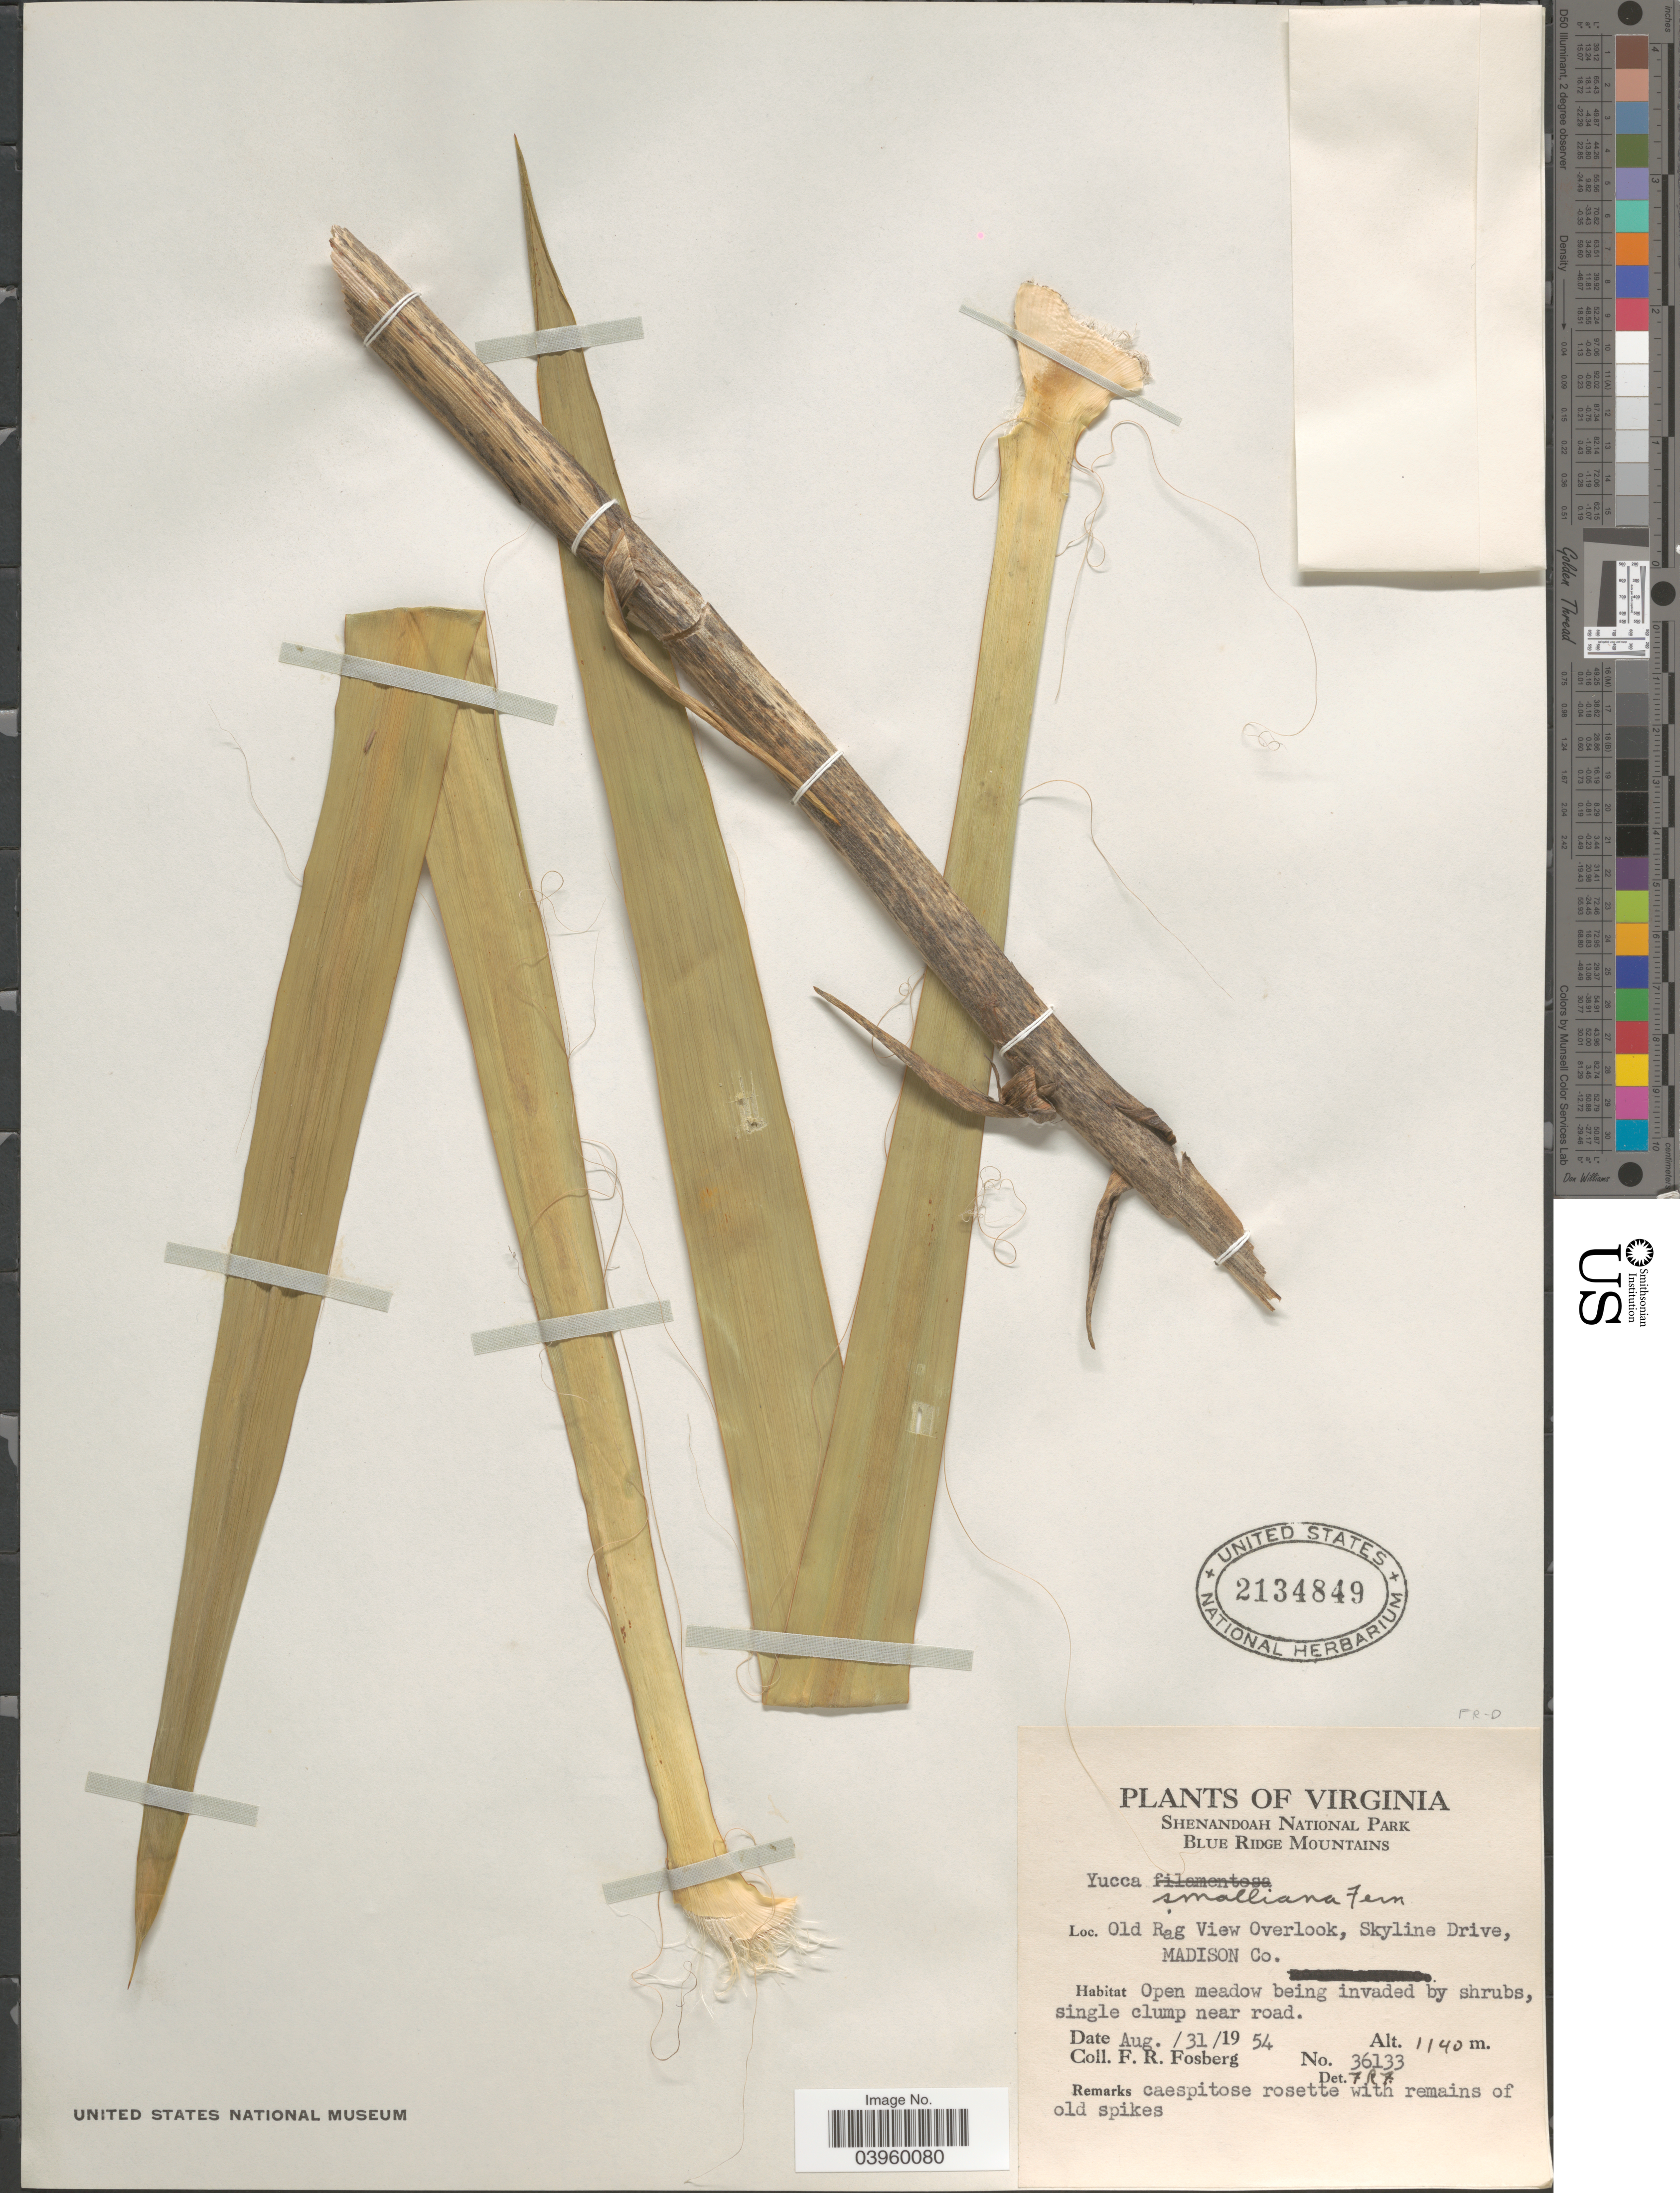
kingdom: Plantae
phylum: Tracheophyta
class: Liliopsida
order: Asparagales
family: Asparagaceae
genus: Yucca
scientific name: Yucca smalliana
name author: Fernald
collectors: F. R. Fosberg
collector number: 36133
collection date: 1954-08-31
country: United States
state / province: Virginia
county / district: Madison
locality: Shenandoah National Park. Blue Ridge Mountains. Old Rag View Overlook, Skyline Drive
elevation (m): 1140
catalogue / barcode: US 2134849